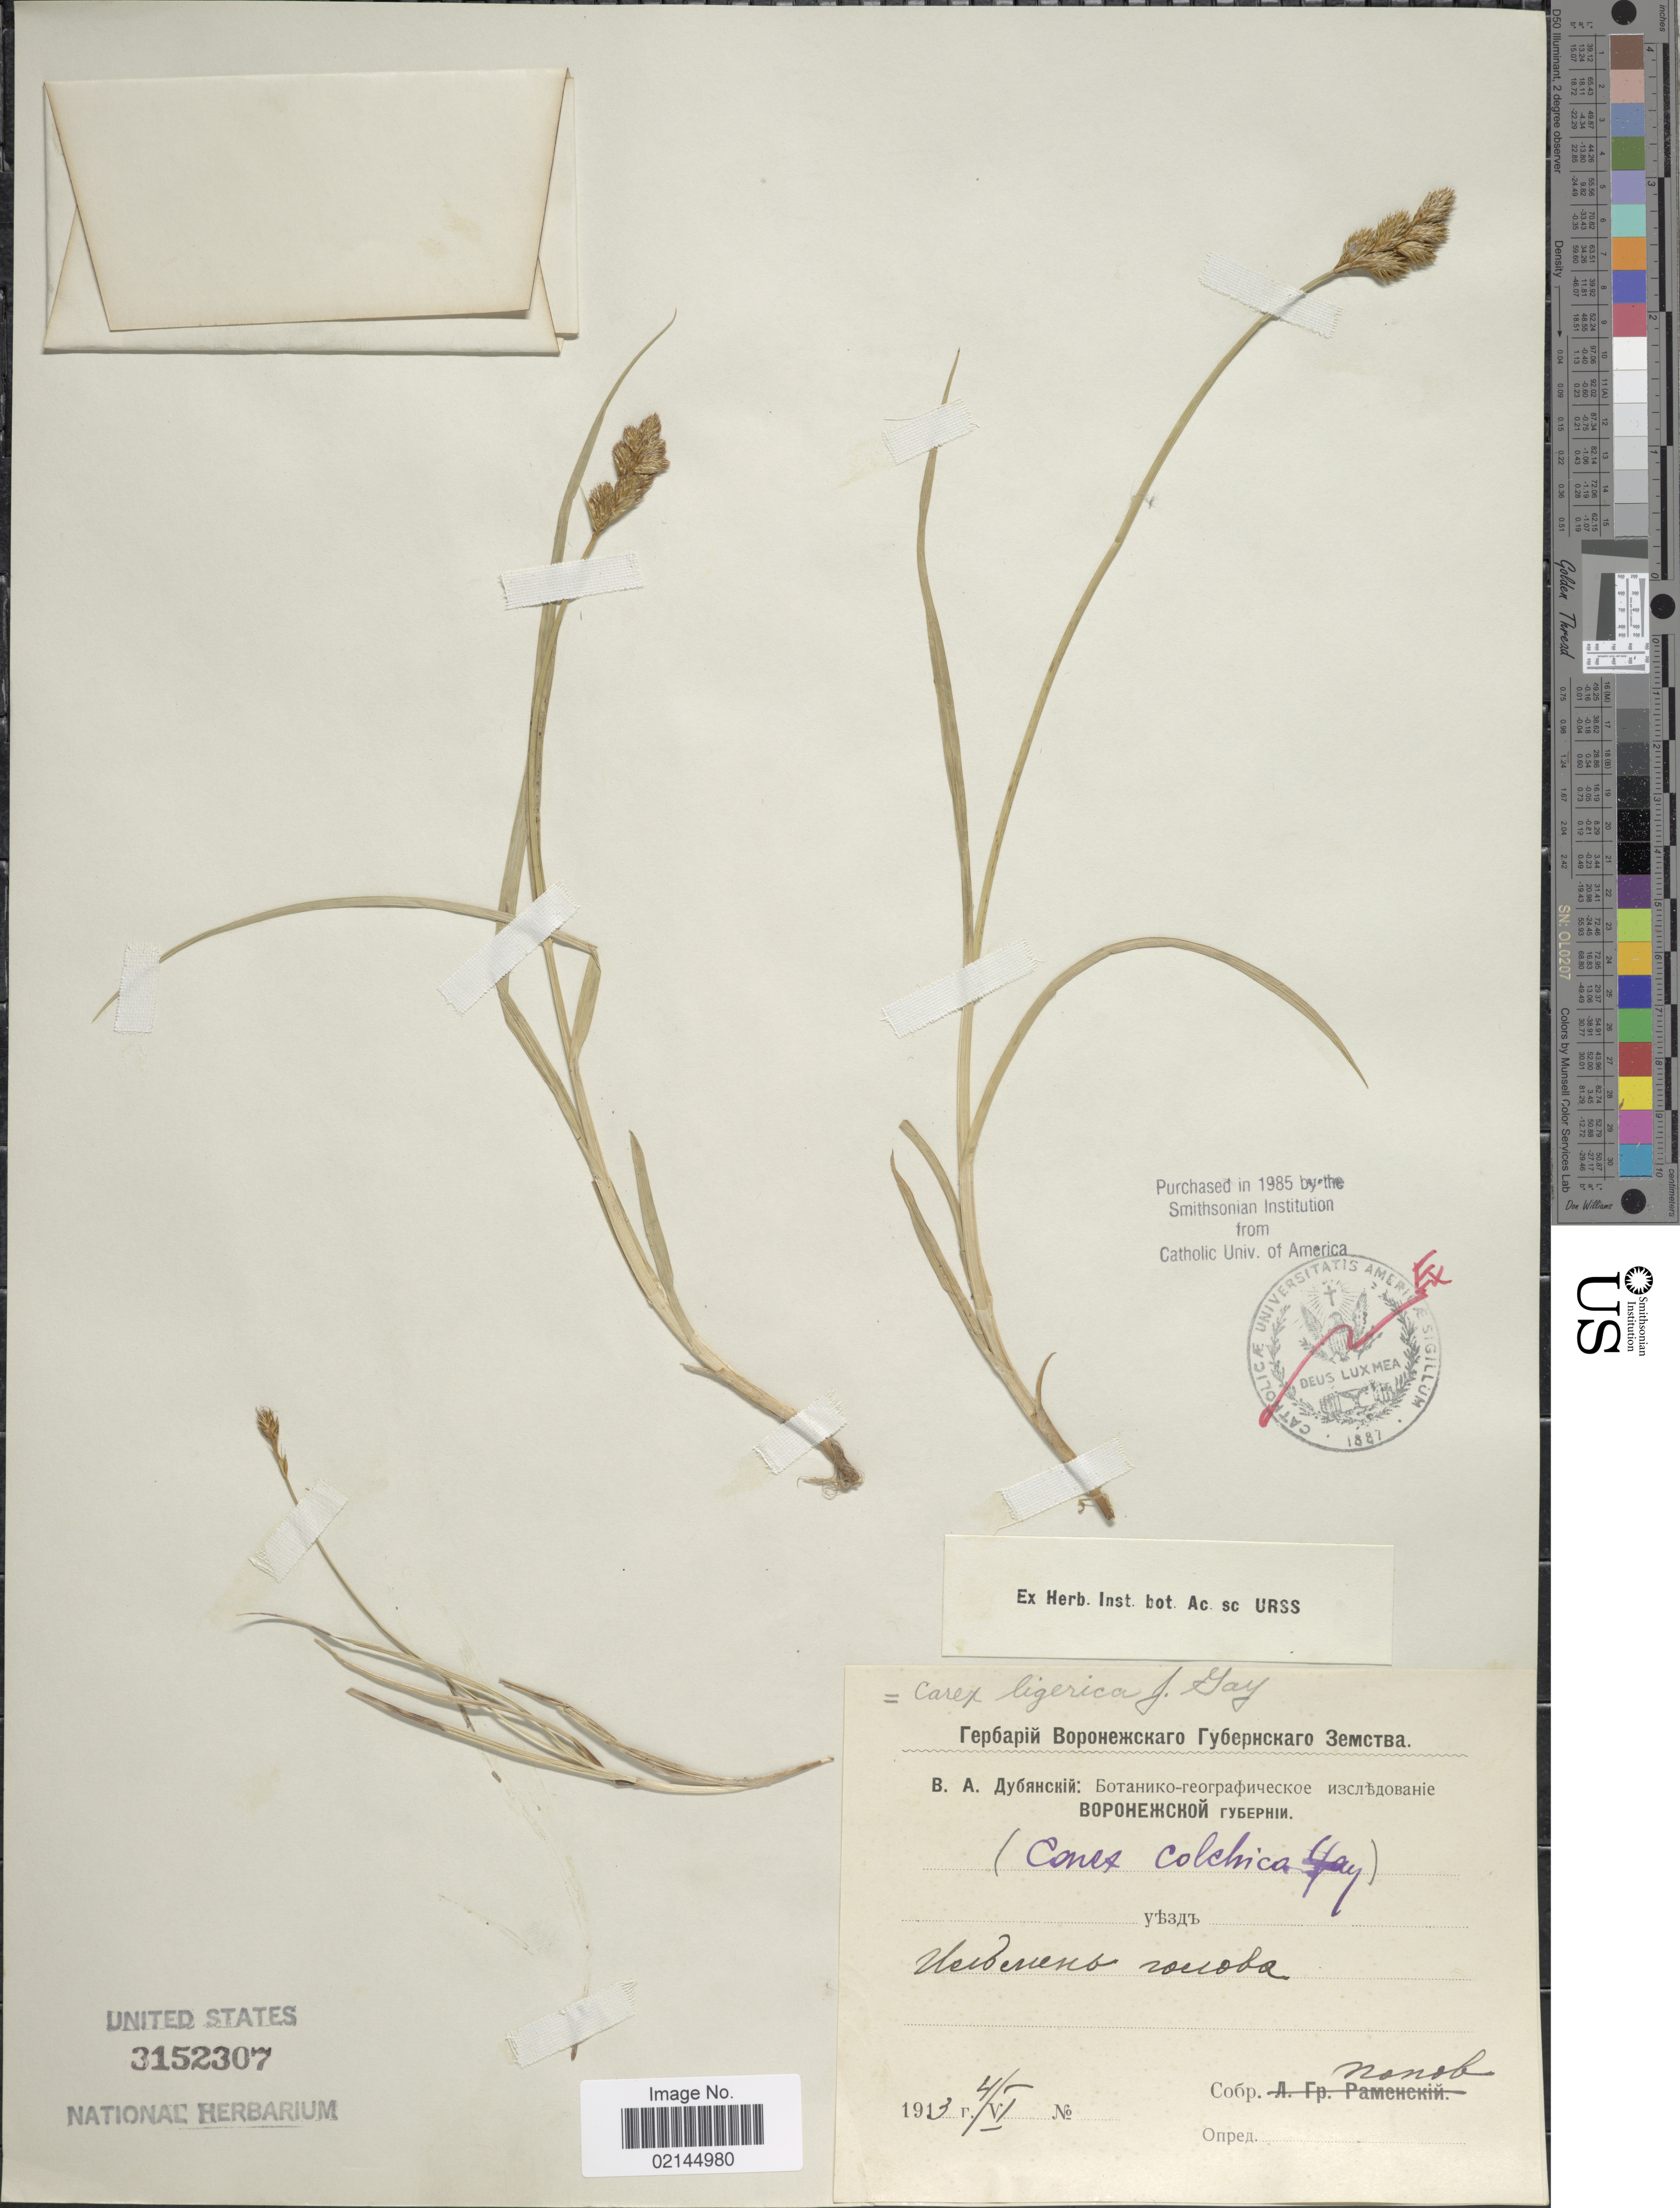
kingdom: Plantae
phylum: Tracheophyta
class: Liliopsida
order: Poales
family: Cyperaceae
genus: Carex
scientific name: Carex colchica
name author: J. Gay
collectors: Nonov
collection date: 1913-06-04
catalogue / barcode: US 3152307